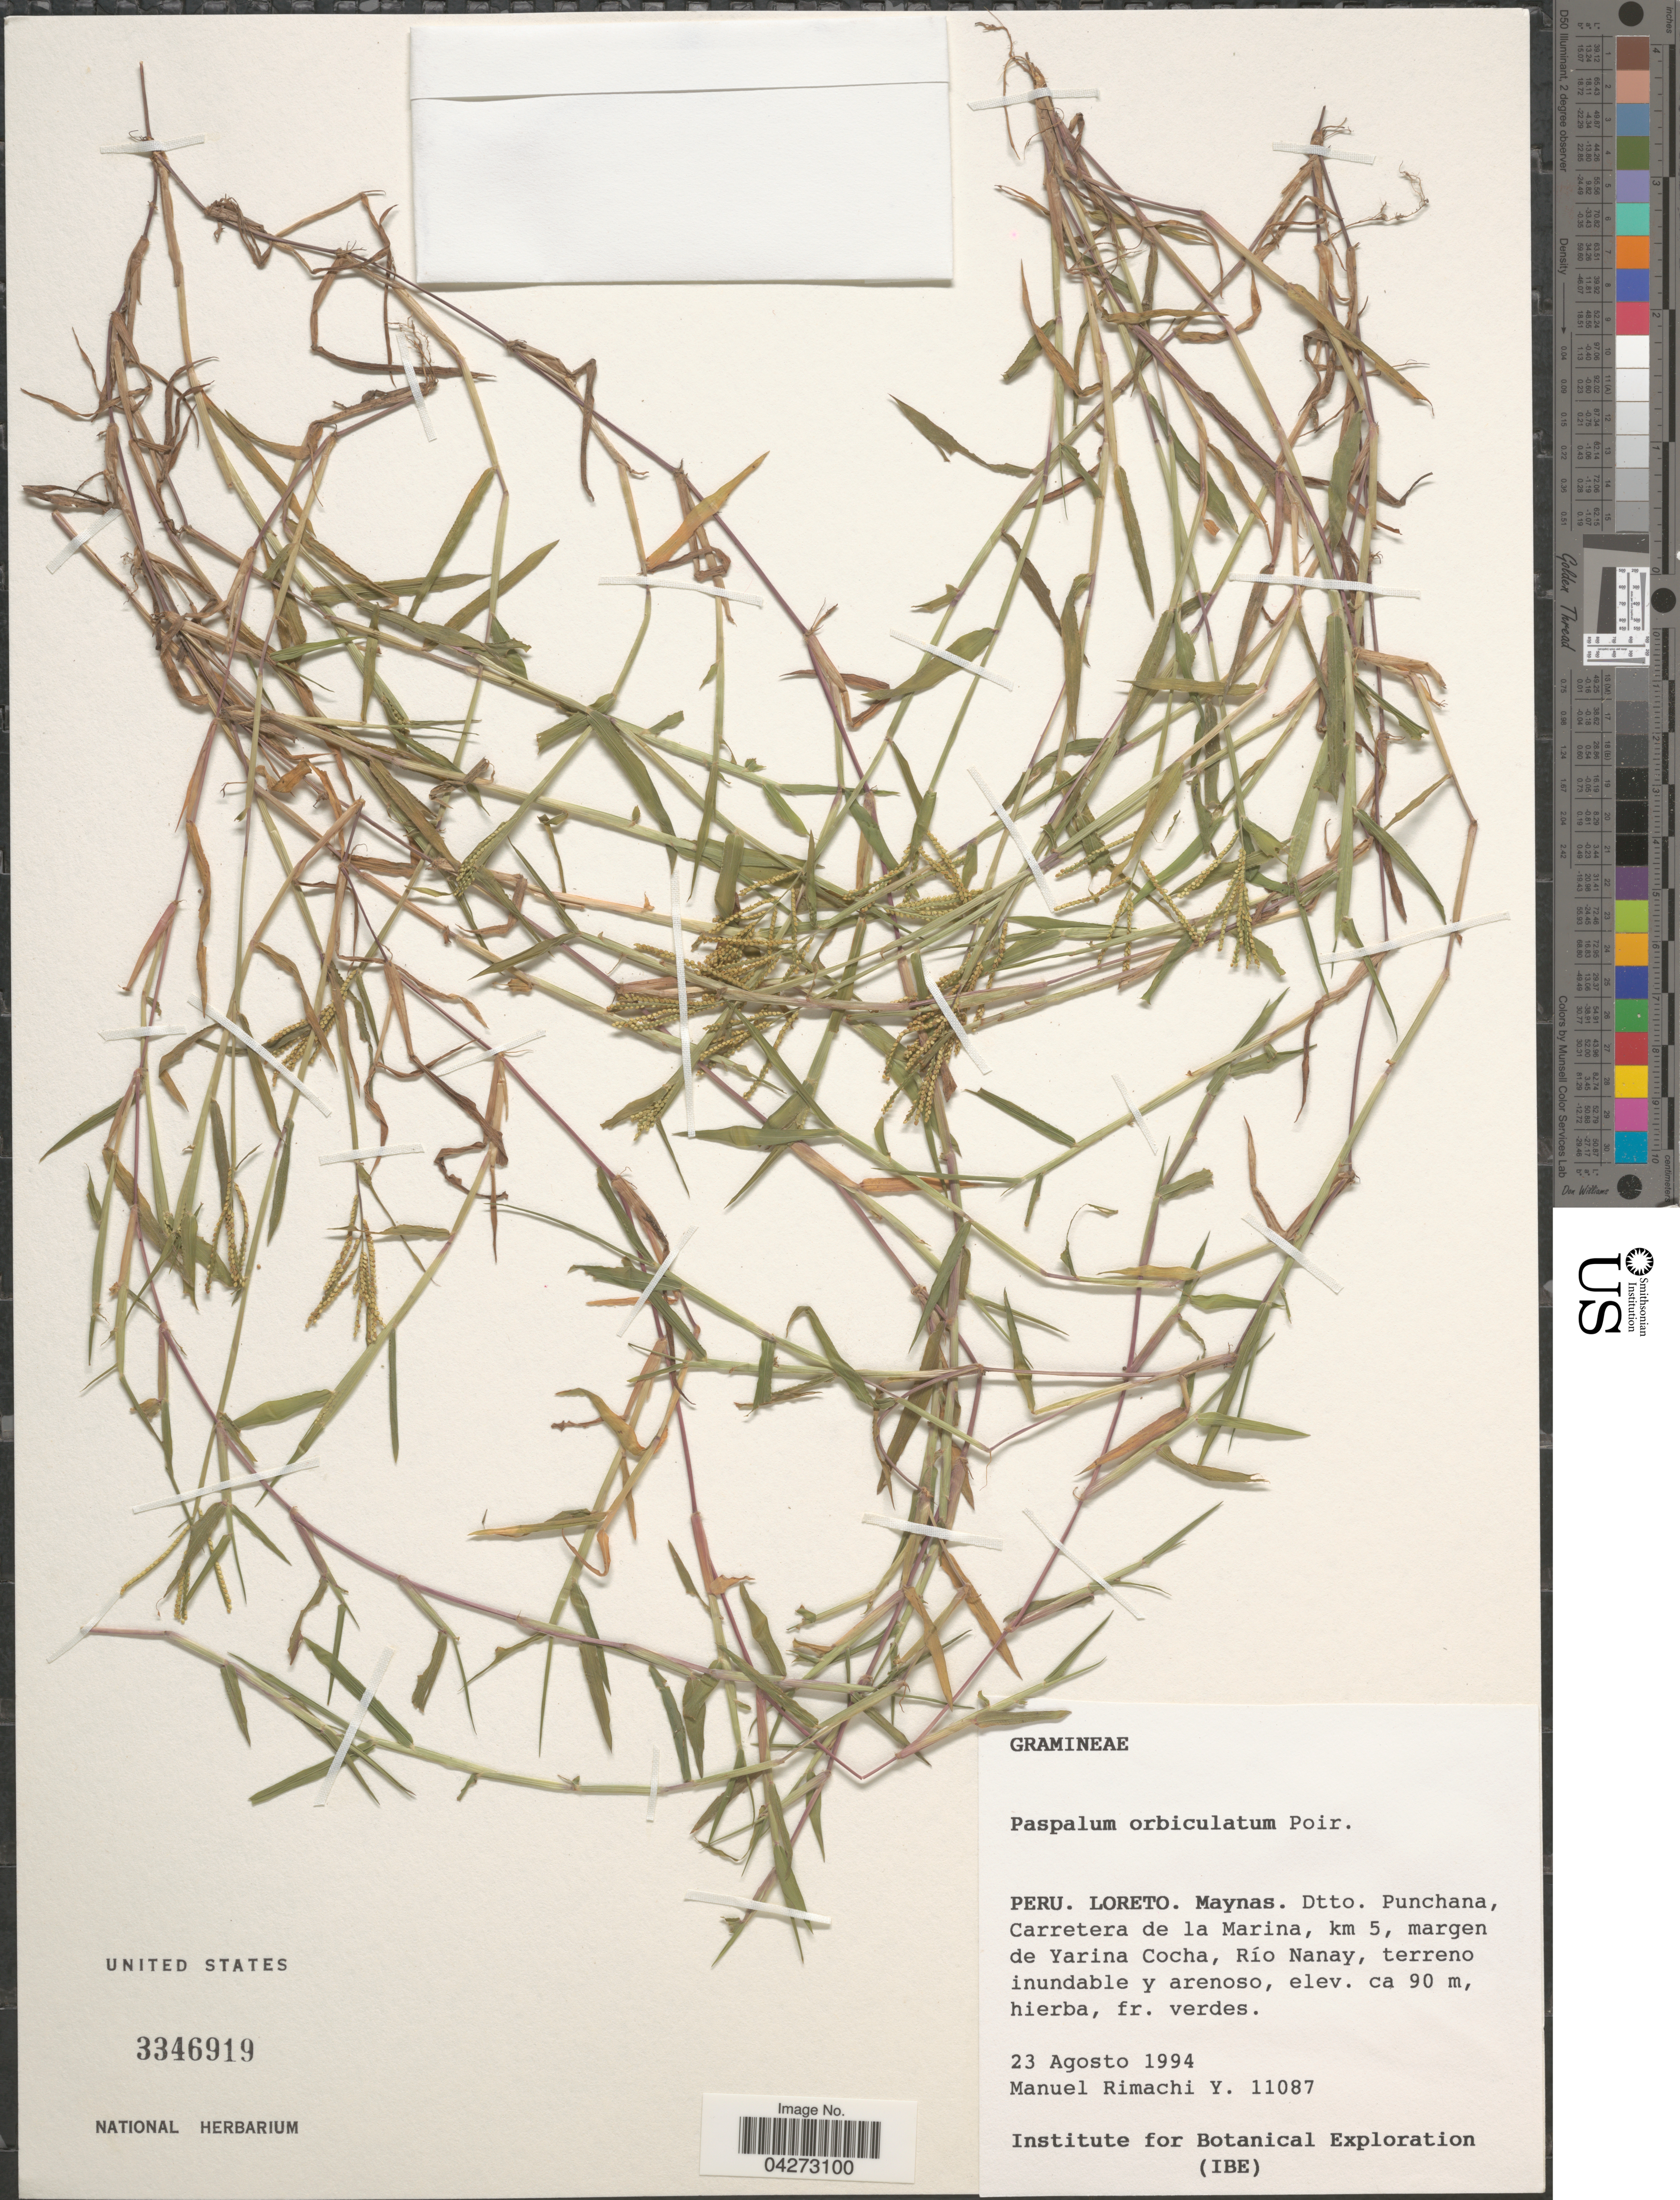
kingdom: Plantae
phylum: Tracheophyta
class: Liliopsida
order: Poales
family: Poaceae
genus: Paspalum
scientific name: Paspalum orbiculatum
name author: Poir.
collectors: M. Rimachi Y.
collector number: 11087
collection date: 1994-08-23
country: Peru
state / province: Loreto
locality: Maynas. Dtto. Punchana, Carretera de la Marina, km 5, margen de Yarina Cocha, Río Nanay. Institute for Botanical Exploration (IBE).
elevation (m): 90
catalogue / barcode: US 3346919